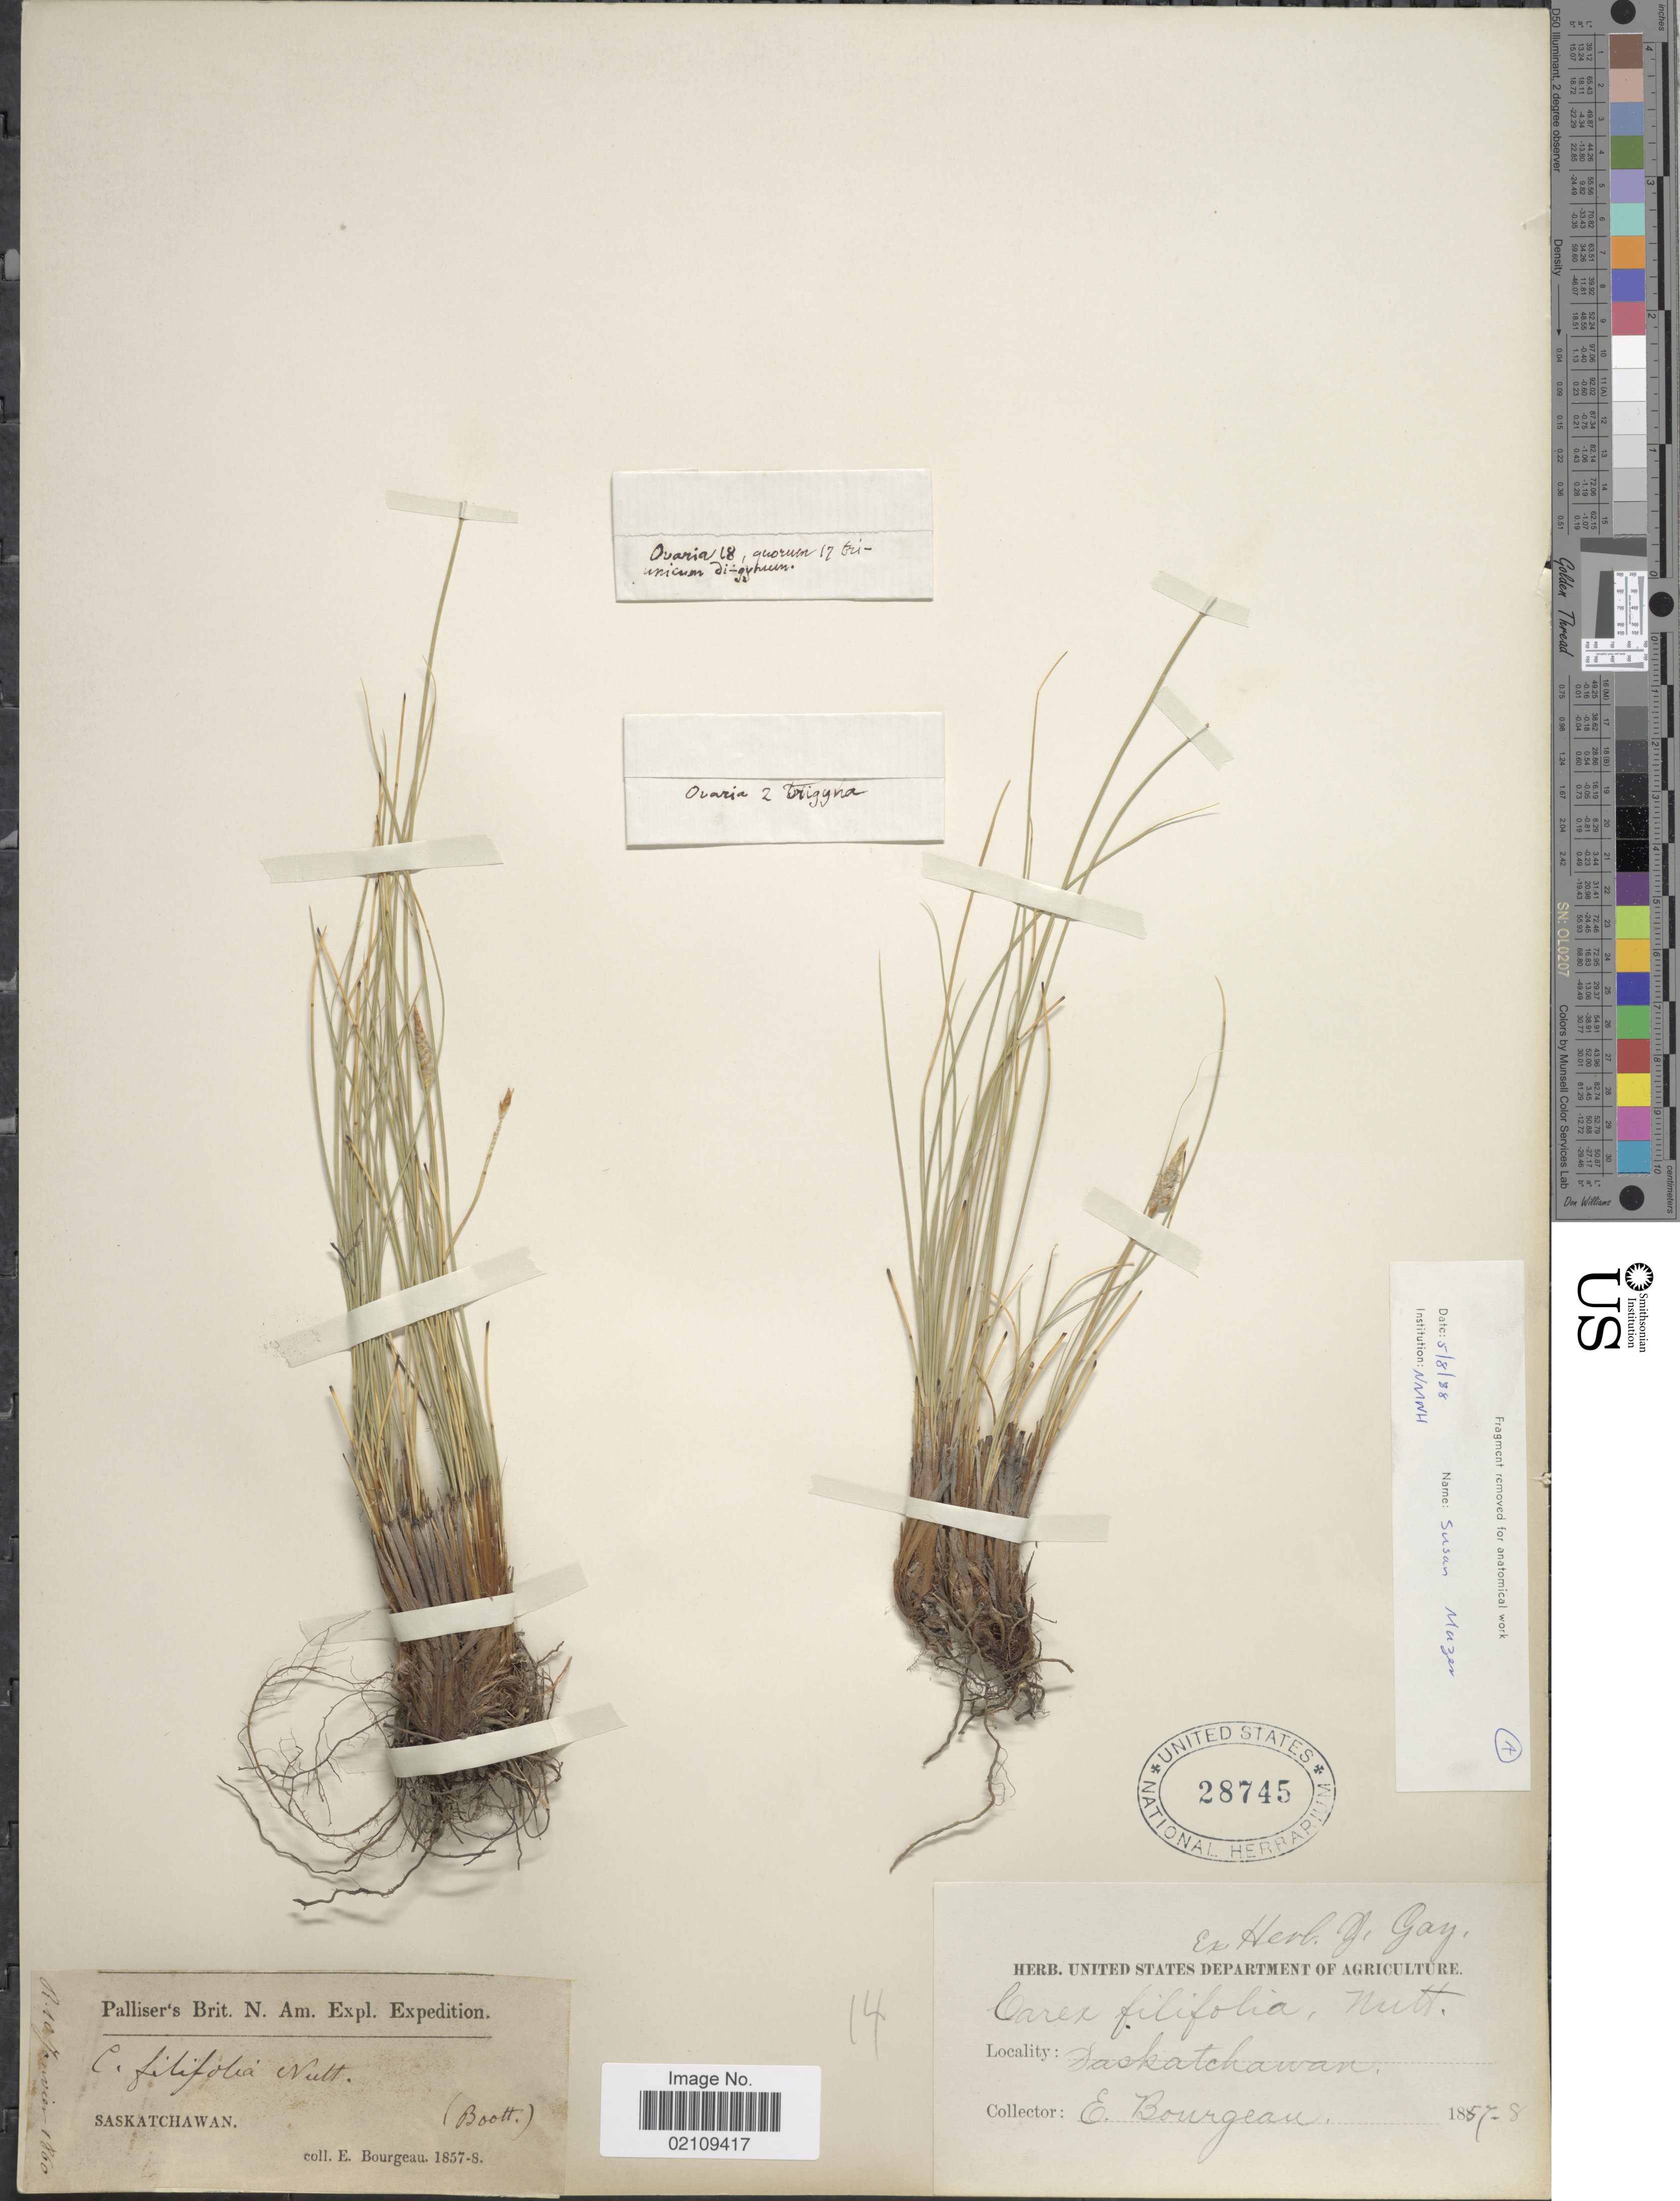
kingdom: Plantae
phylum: Tracheophyta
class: Liliopsida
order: Poales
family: Cyperaceae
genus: Carex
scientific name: Carex filifolia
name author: Nutt.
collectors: E. Bourgeau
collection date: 1857/1858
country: Canada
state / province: Saskatchewan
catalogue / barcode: US 28745